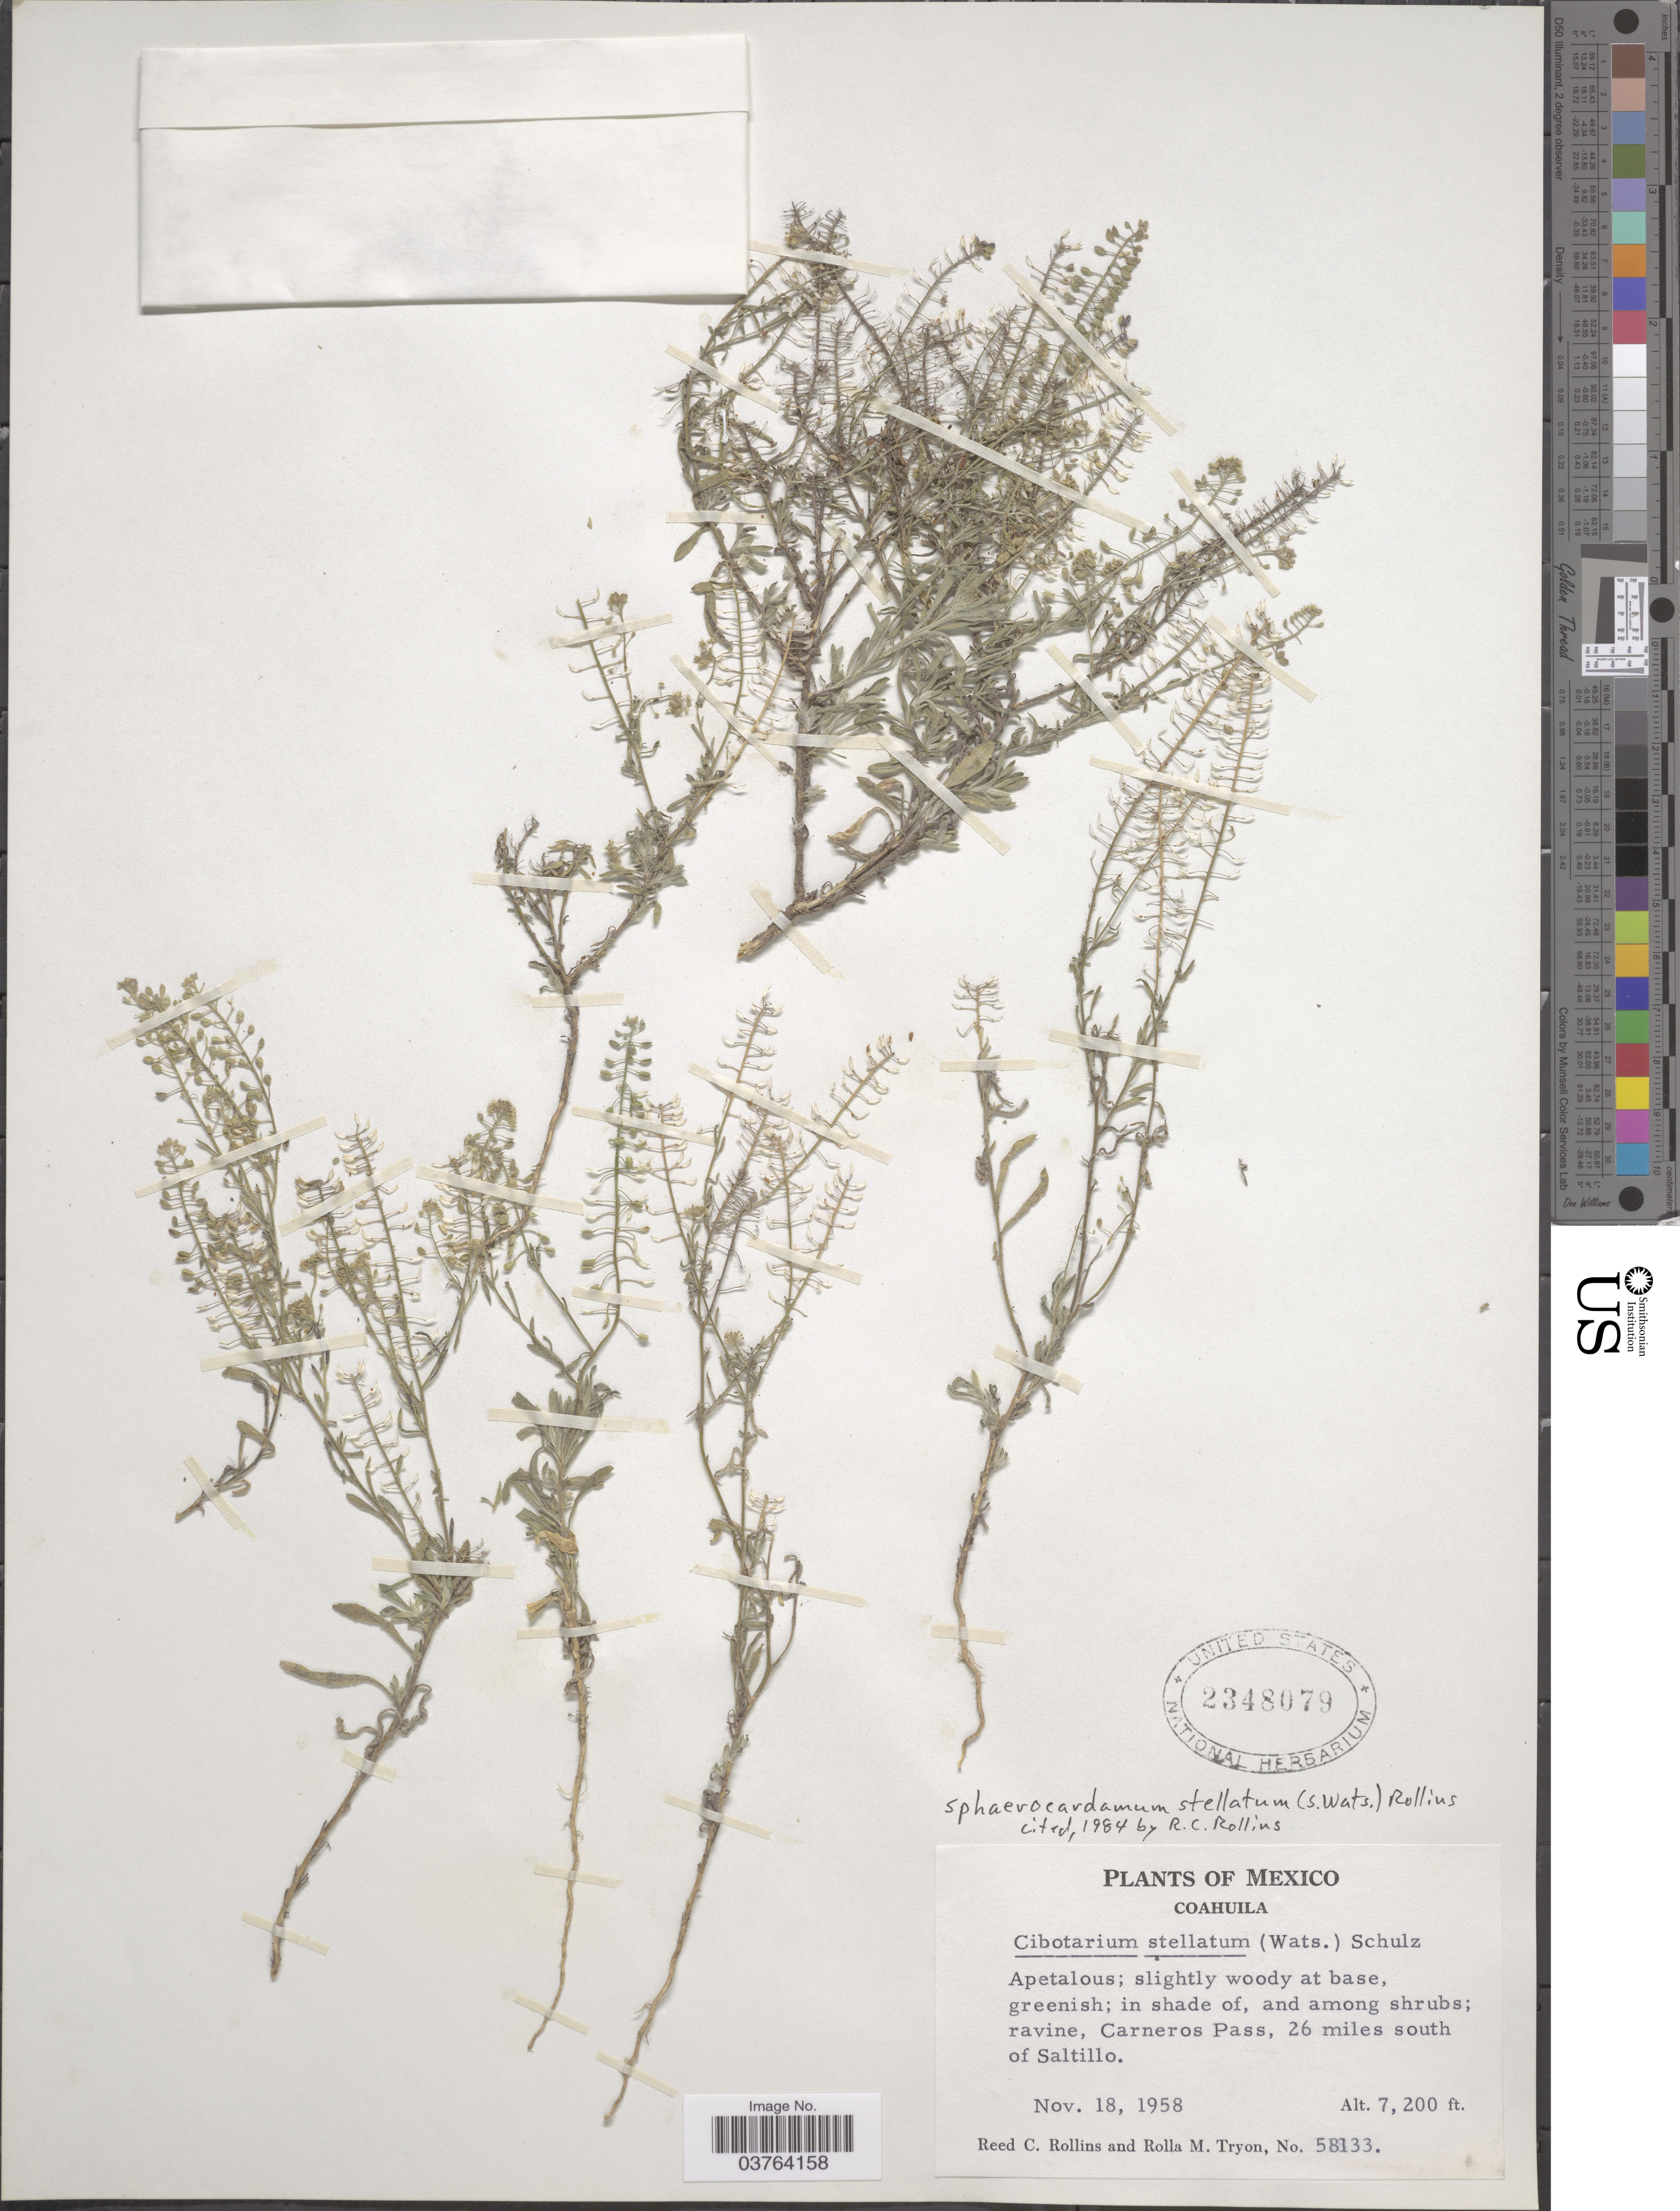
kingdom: Plantae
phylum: Tracheophyta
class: Magnoliopsida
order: Brassicales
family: Brassicaceae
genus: Sphaerocardamum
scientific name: Sphaerocardamum stellatum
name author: (S. Watson) Rollins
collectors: R. C. Rollins & R. M. Tryon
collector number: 58133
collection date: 1958-11-18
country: Mexico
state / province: Coahuila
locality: Carneros Pass, 26 miles south of Saltillo.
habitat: in shade of and among shrubs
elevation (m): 2195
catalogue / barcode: US 2348079